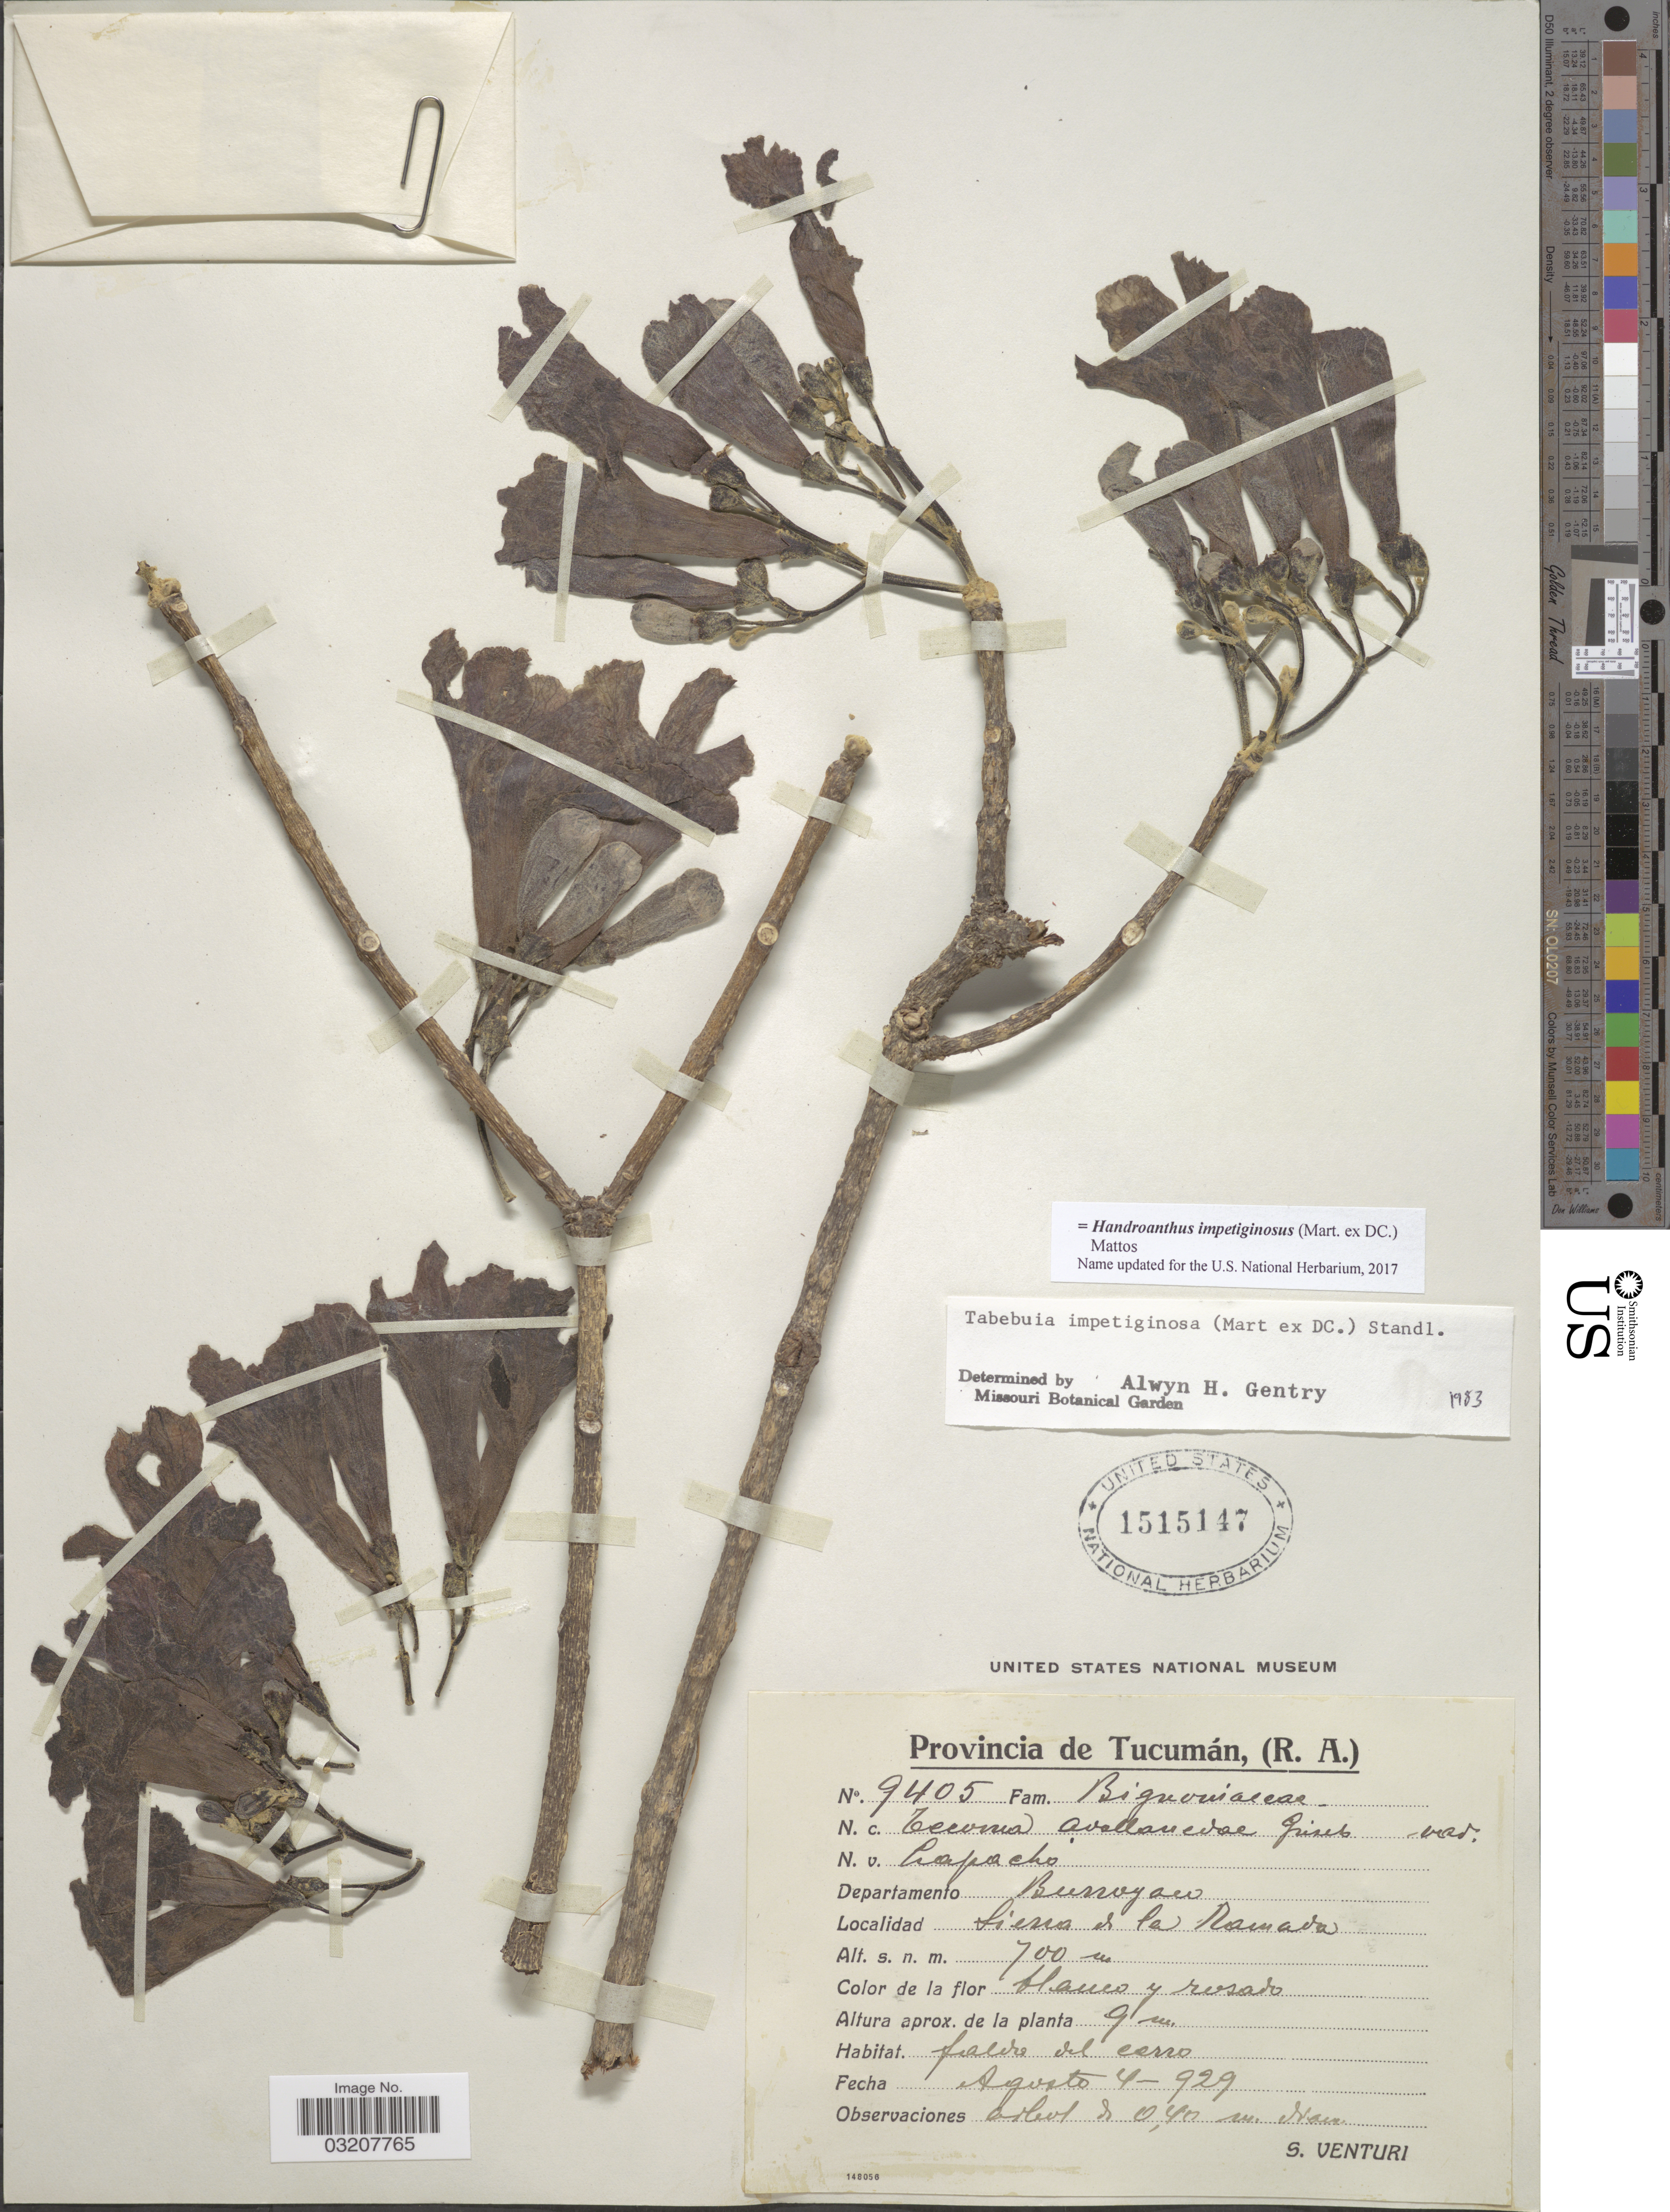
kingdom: Plantae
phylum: Tracheophyta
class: Magnoliopsida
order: Lamiales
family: Bignoniaceae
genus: Handroanthus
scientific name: Handroanthus impetiginosus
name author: (Mart. ex DC.) Mattos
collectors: S. Venturi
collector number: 9405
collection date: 1929-08-04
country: Argentina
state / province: Tucuman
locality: Departamento Burroyaco, Sierra de la Ramada.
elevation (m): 700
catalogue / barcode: US 1515147